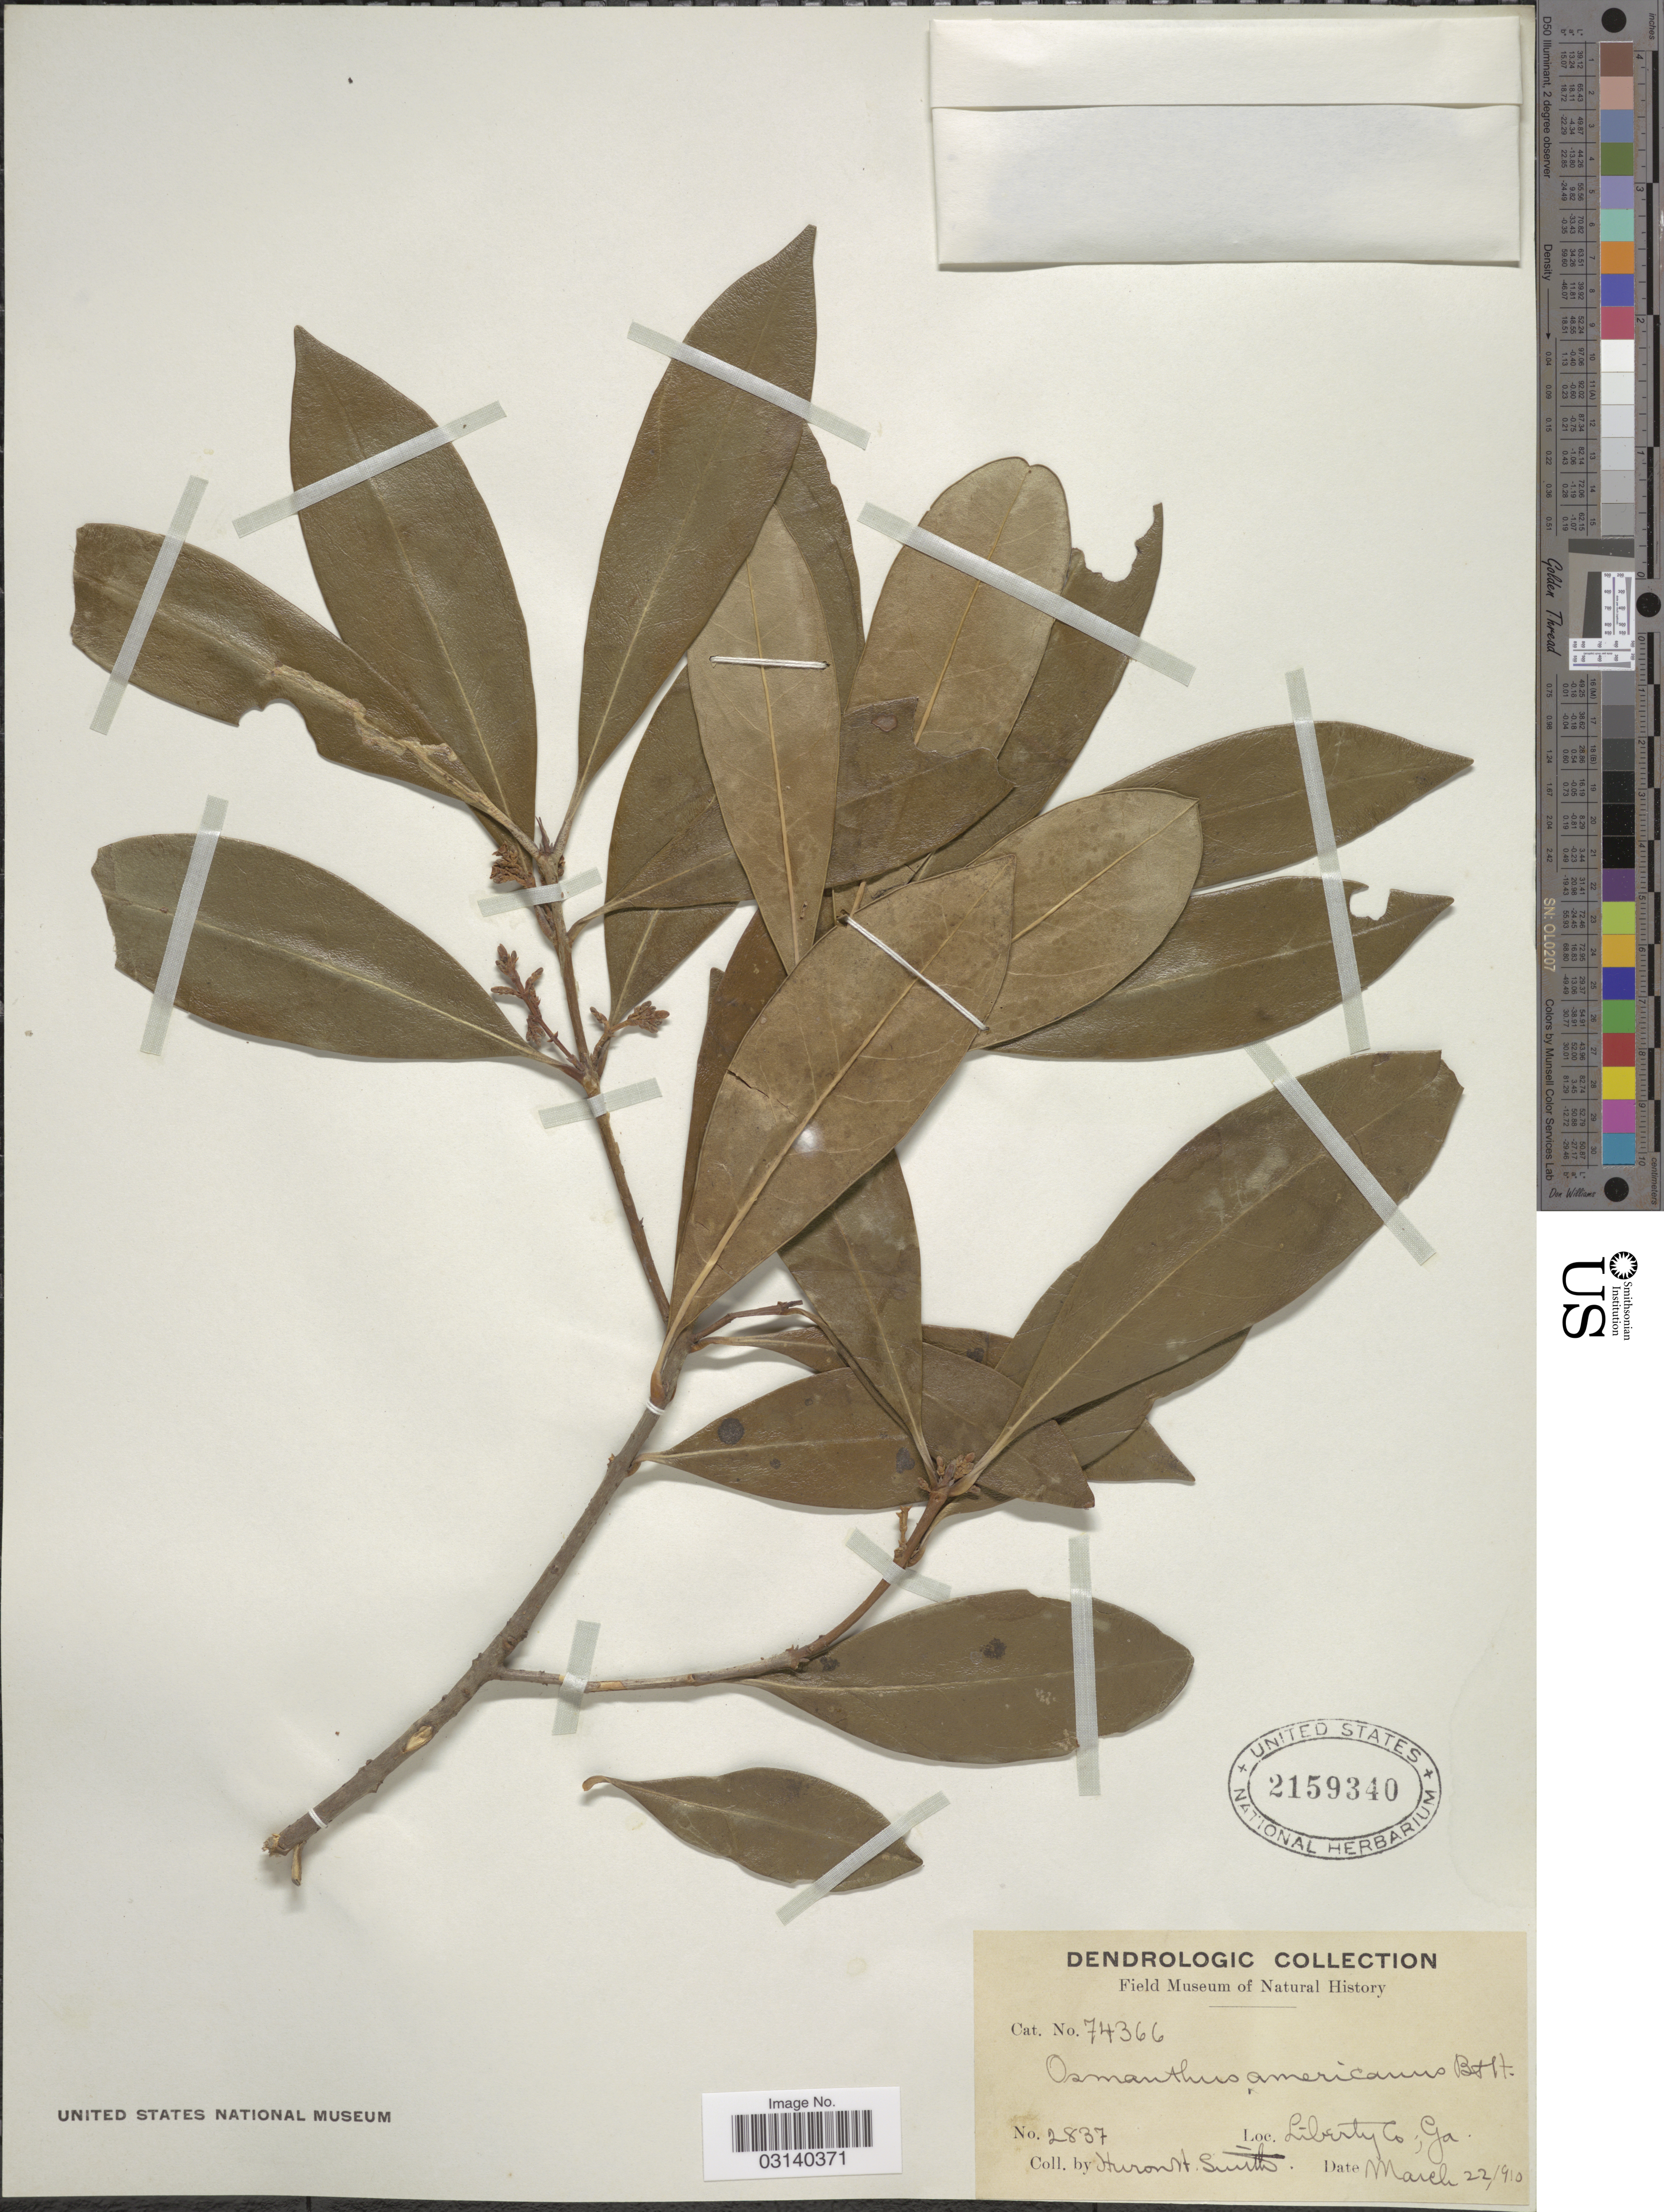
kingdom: Plantae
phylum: Tracheophyta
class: Magnoliopsida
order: Lamiales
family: Oleaceae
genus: Osmanthus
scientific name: Osmanthus americanus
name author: (L.) A. Gray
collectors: Huron H. Smith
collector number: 2837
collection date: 1910-03-22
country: United States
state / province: Georgia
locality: Liberty Co., Ga.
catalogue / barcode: US 2159340